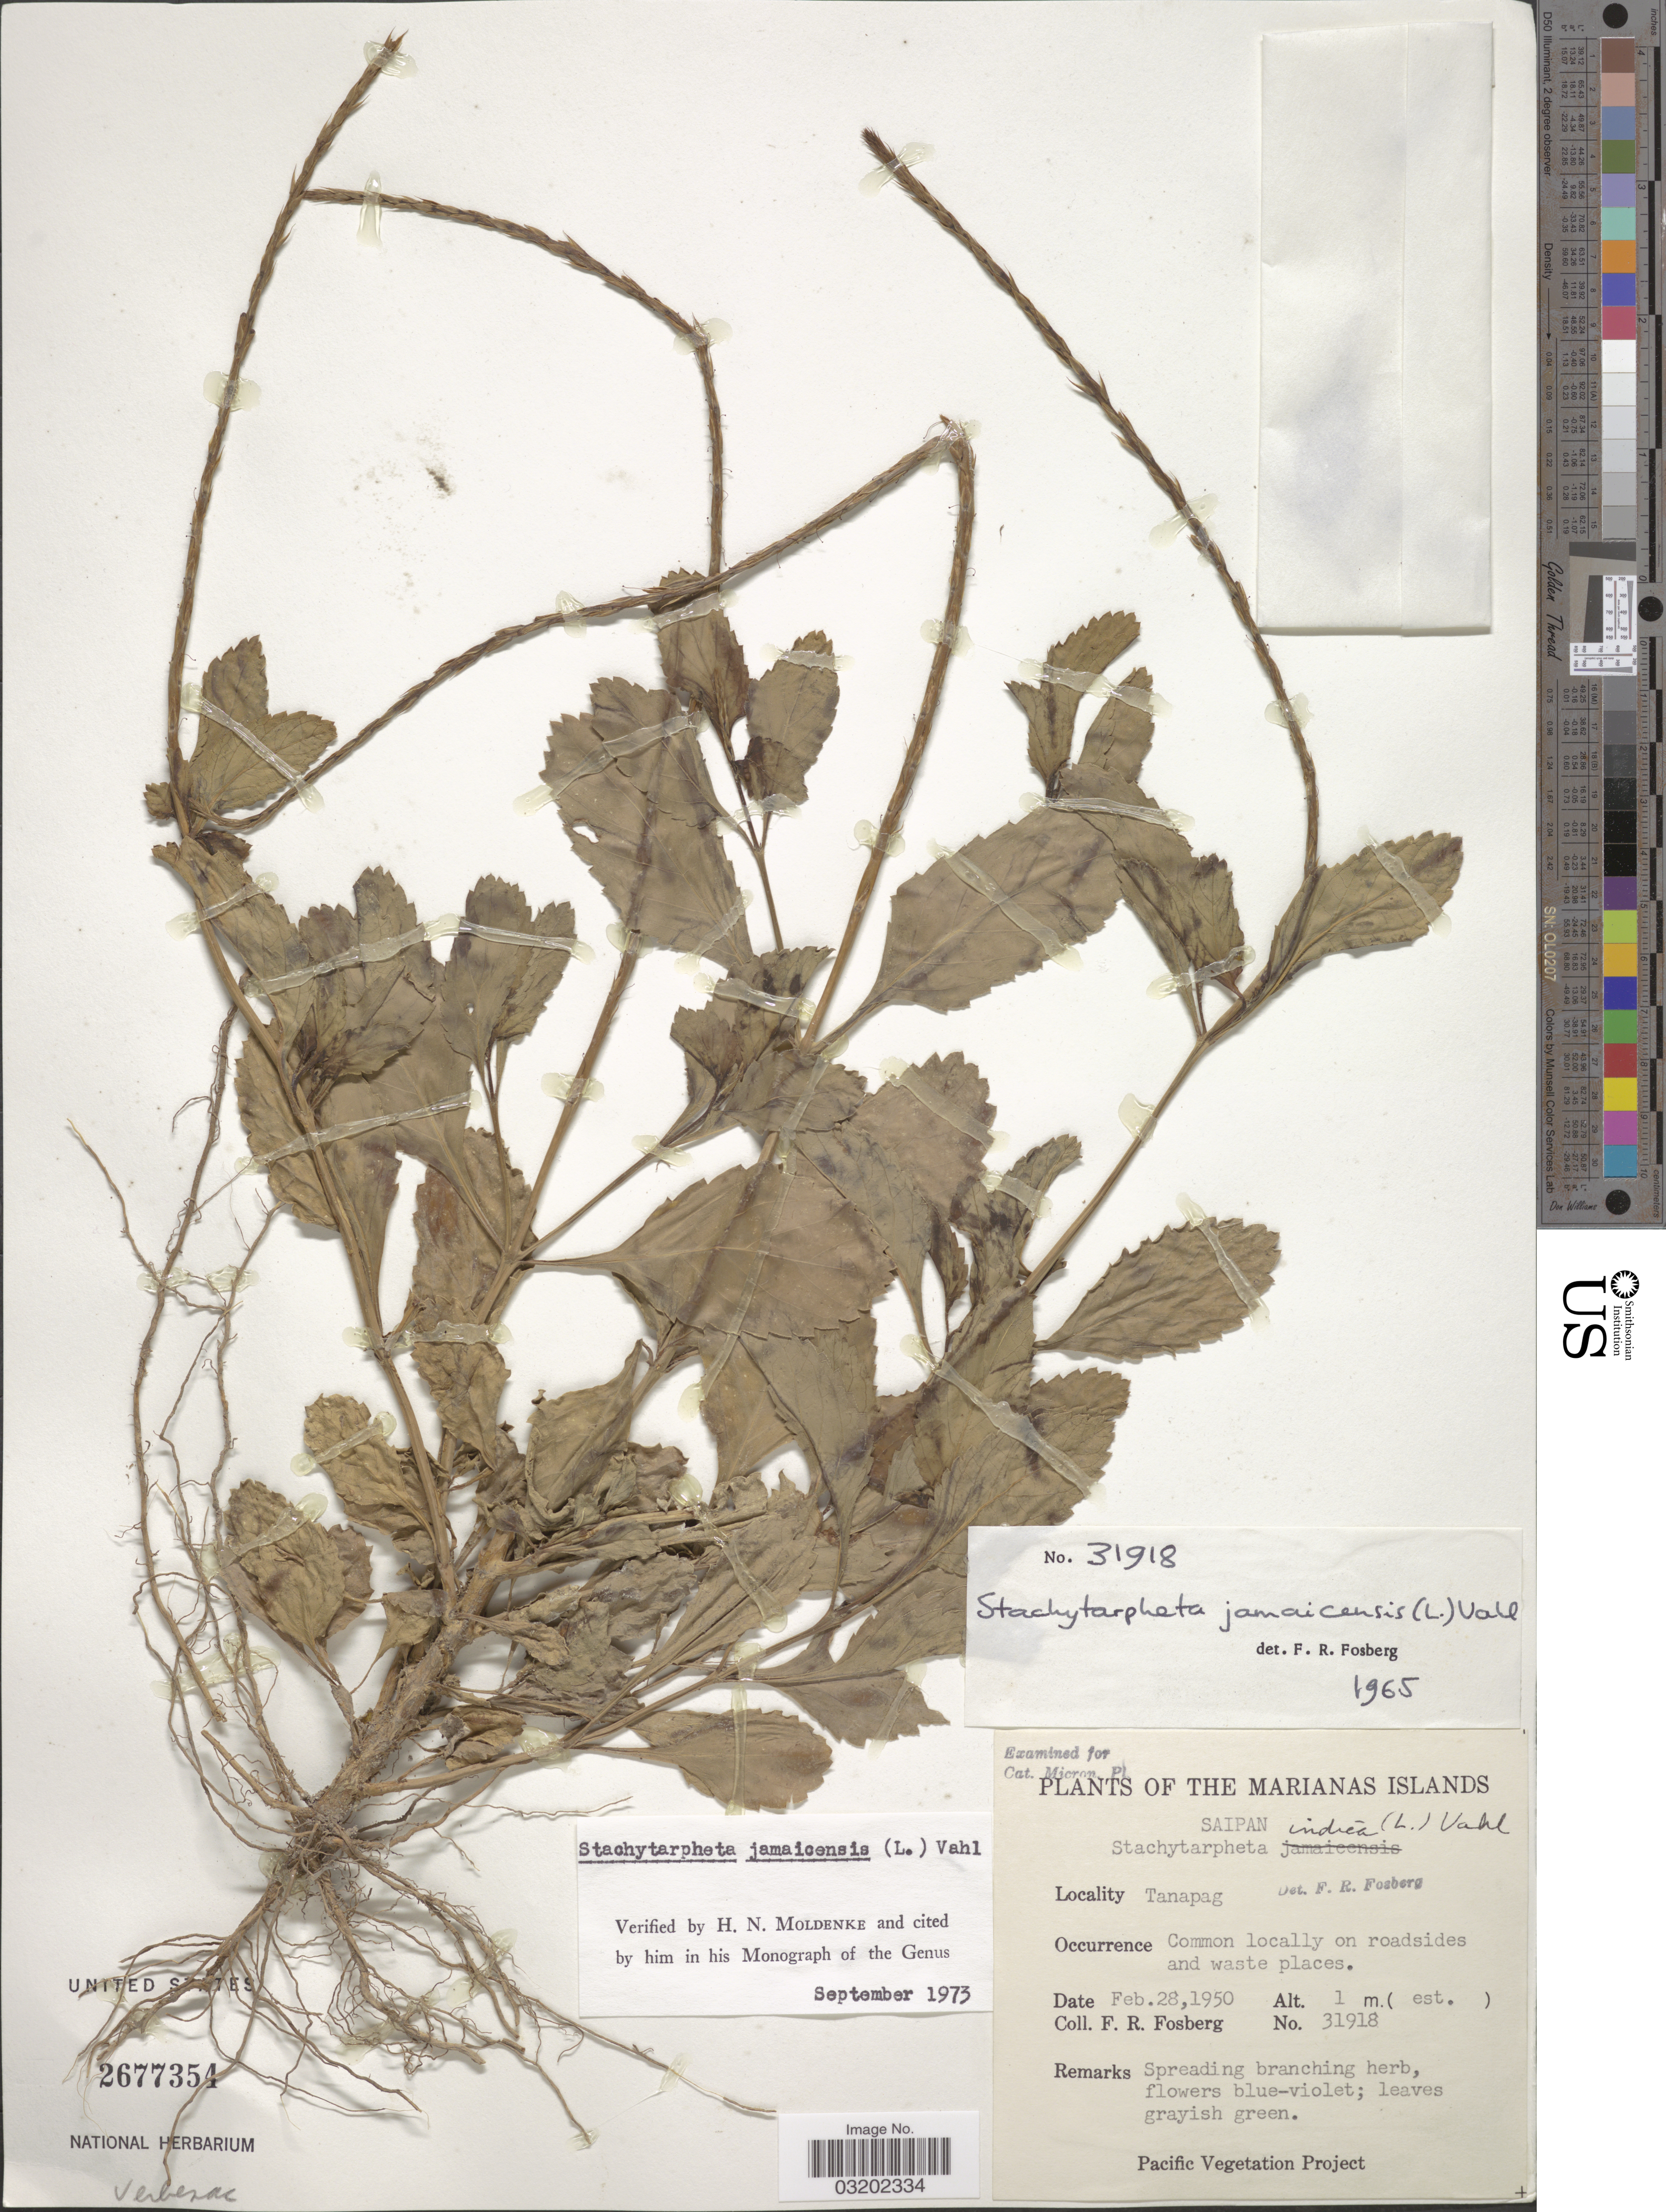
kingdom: Plantae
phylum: Tracheophyta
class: Magnoliopsida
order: Lamiales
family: Verbenaceae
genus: Stachytarpheta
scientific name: Stachytarpheta jamaicensis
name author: (L.) Vahl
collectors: F. R. Fosberg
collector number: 31918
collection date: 1950-02-28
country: Northern Mariana Islands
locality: The Marianas Islands. Saipan. Tanapag.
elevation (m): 1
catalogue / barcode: US 2677354